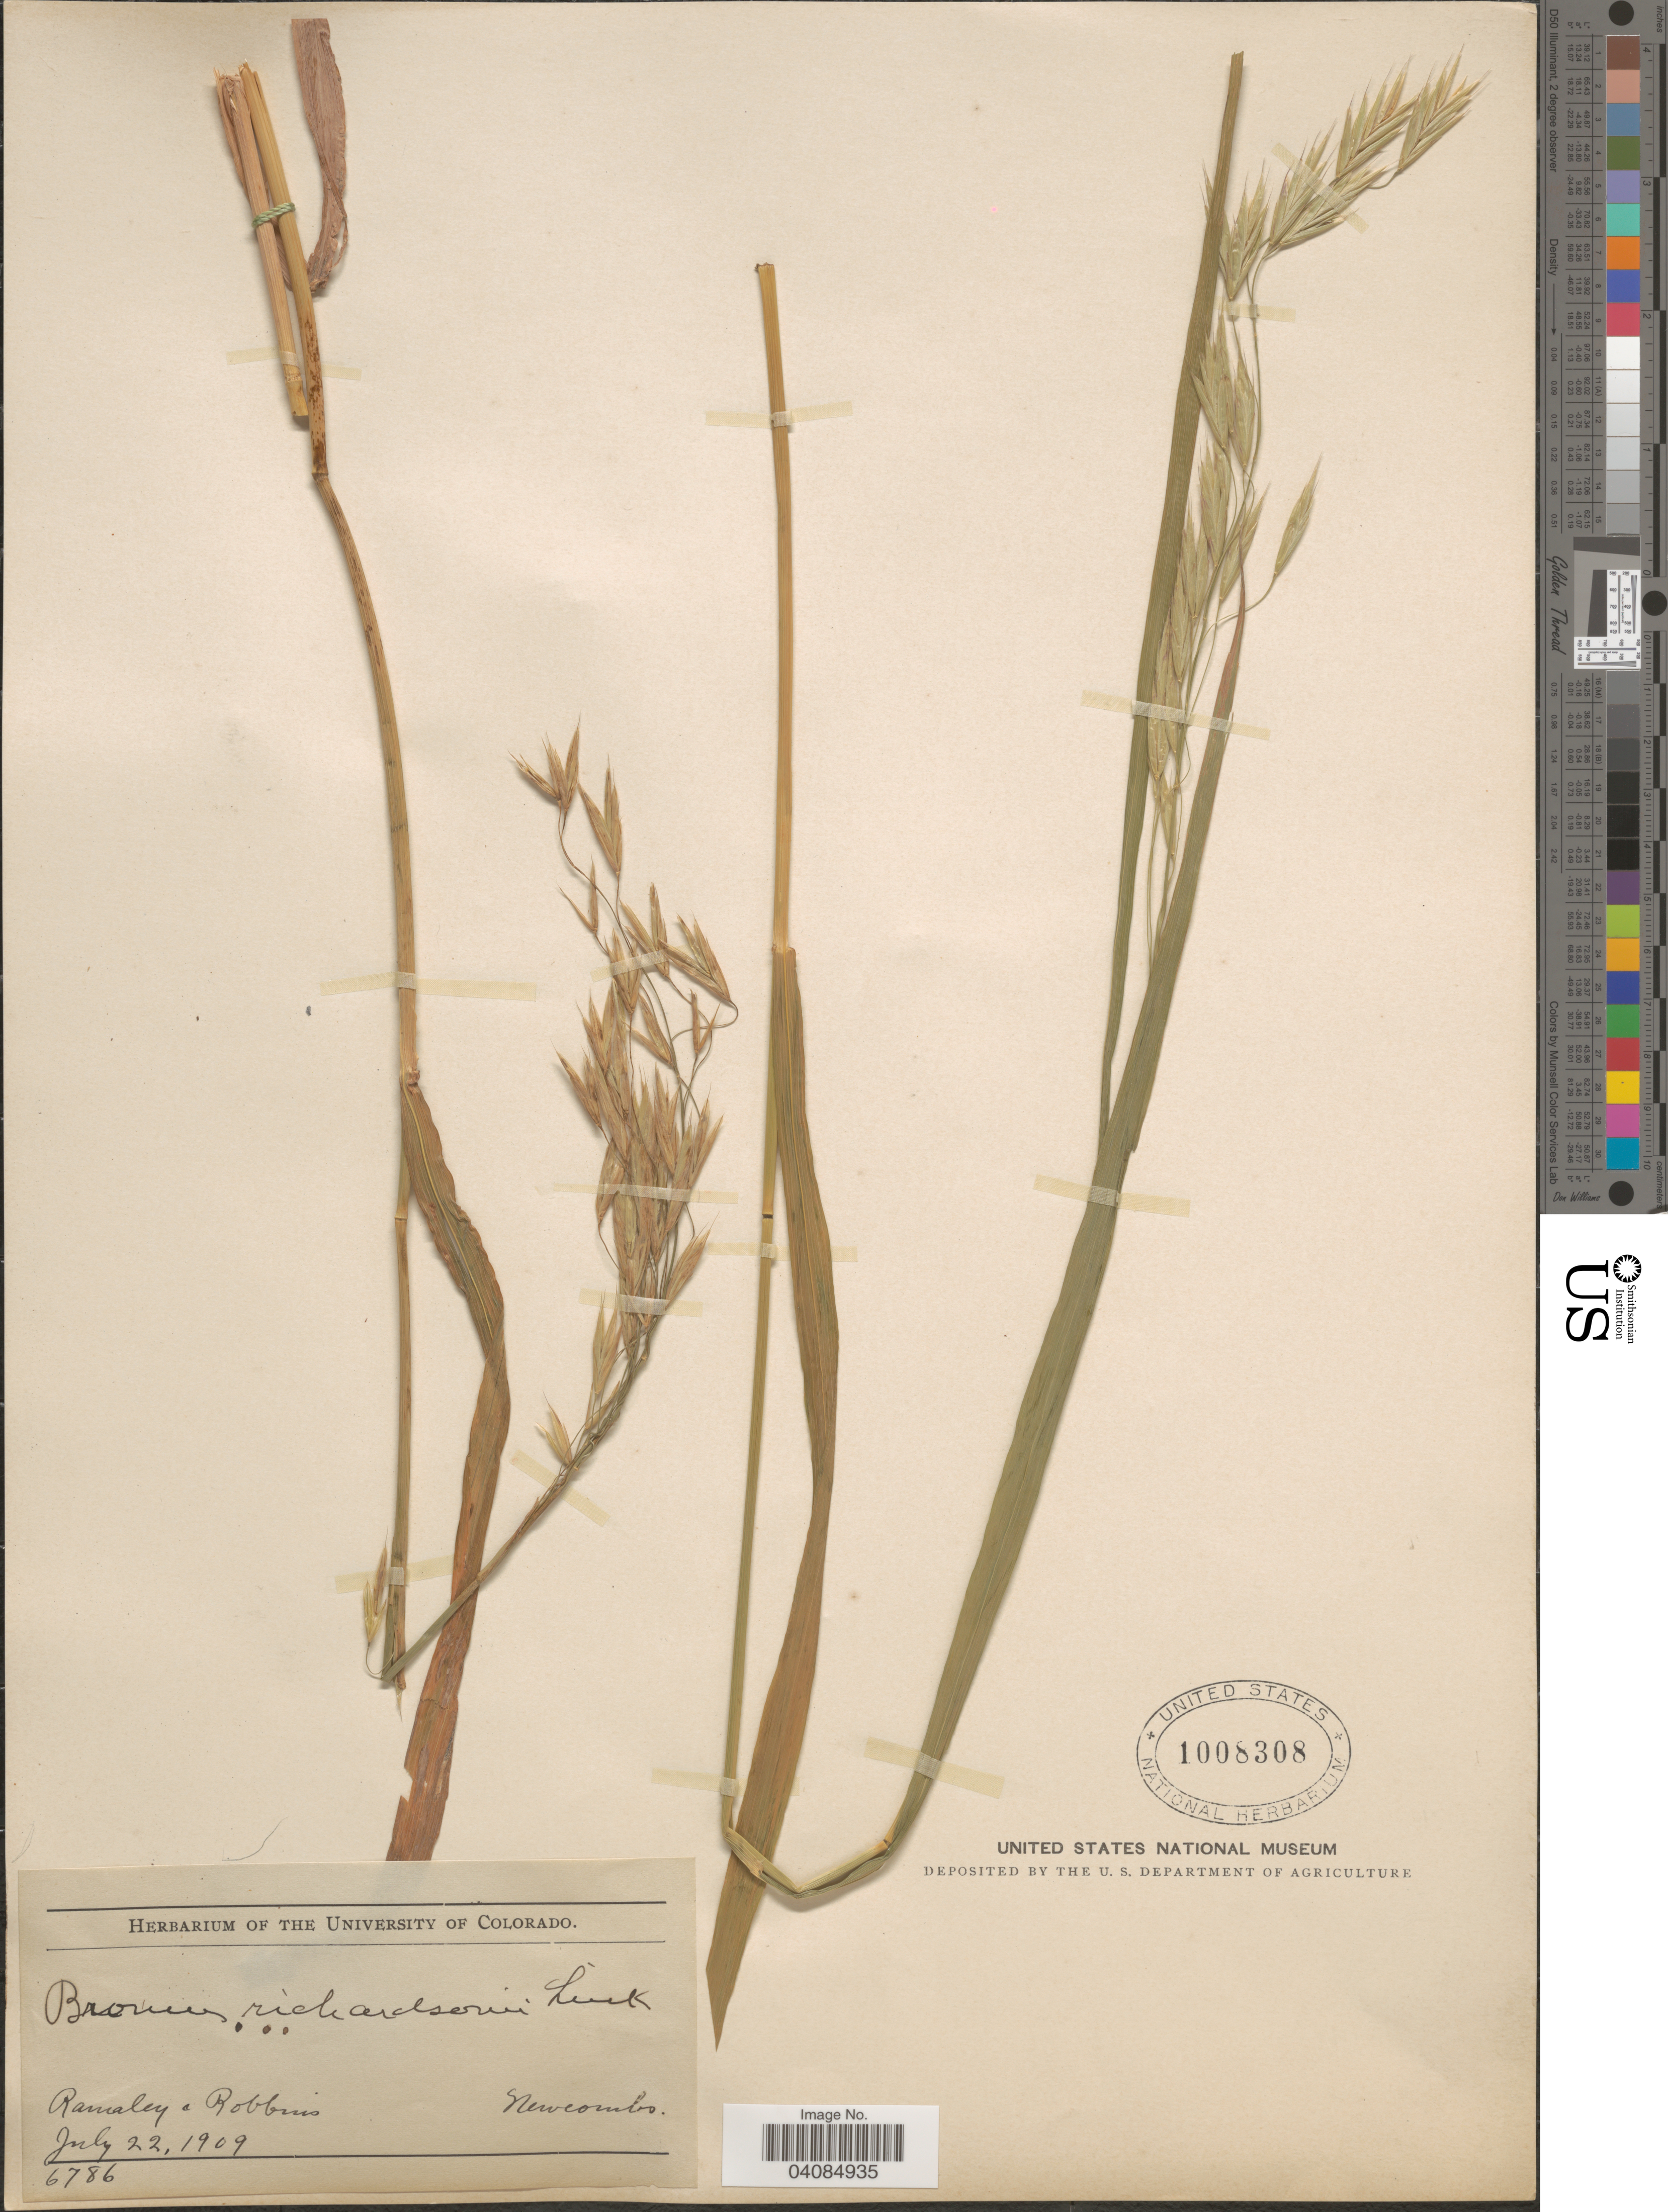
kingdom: Plantae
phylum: Tracheophyta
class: Liliopsida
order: Poales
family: Poaceae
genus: Bromus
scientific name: Bromus racemosus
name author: L.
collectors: Ramaley & -- Robbins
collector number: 6786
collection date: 1909-07-22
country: United States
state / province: Colorado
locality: Newcombs.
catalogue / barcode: US 1008308